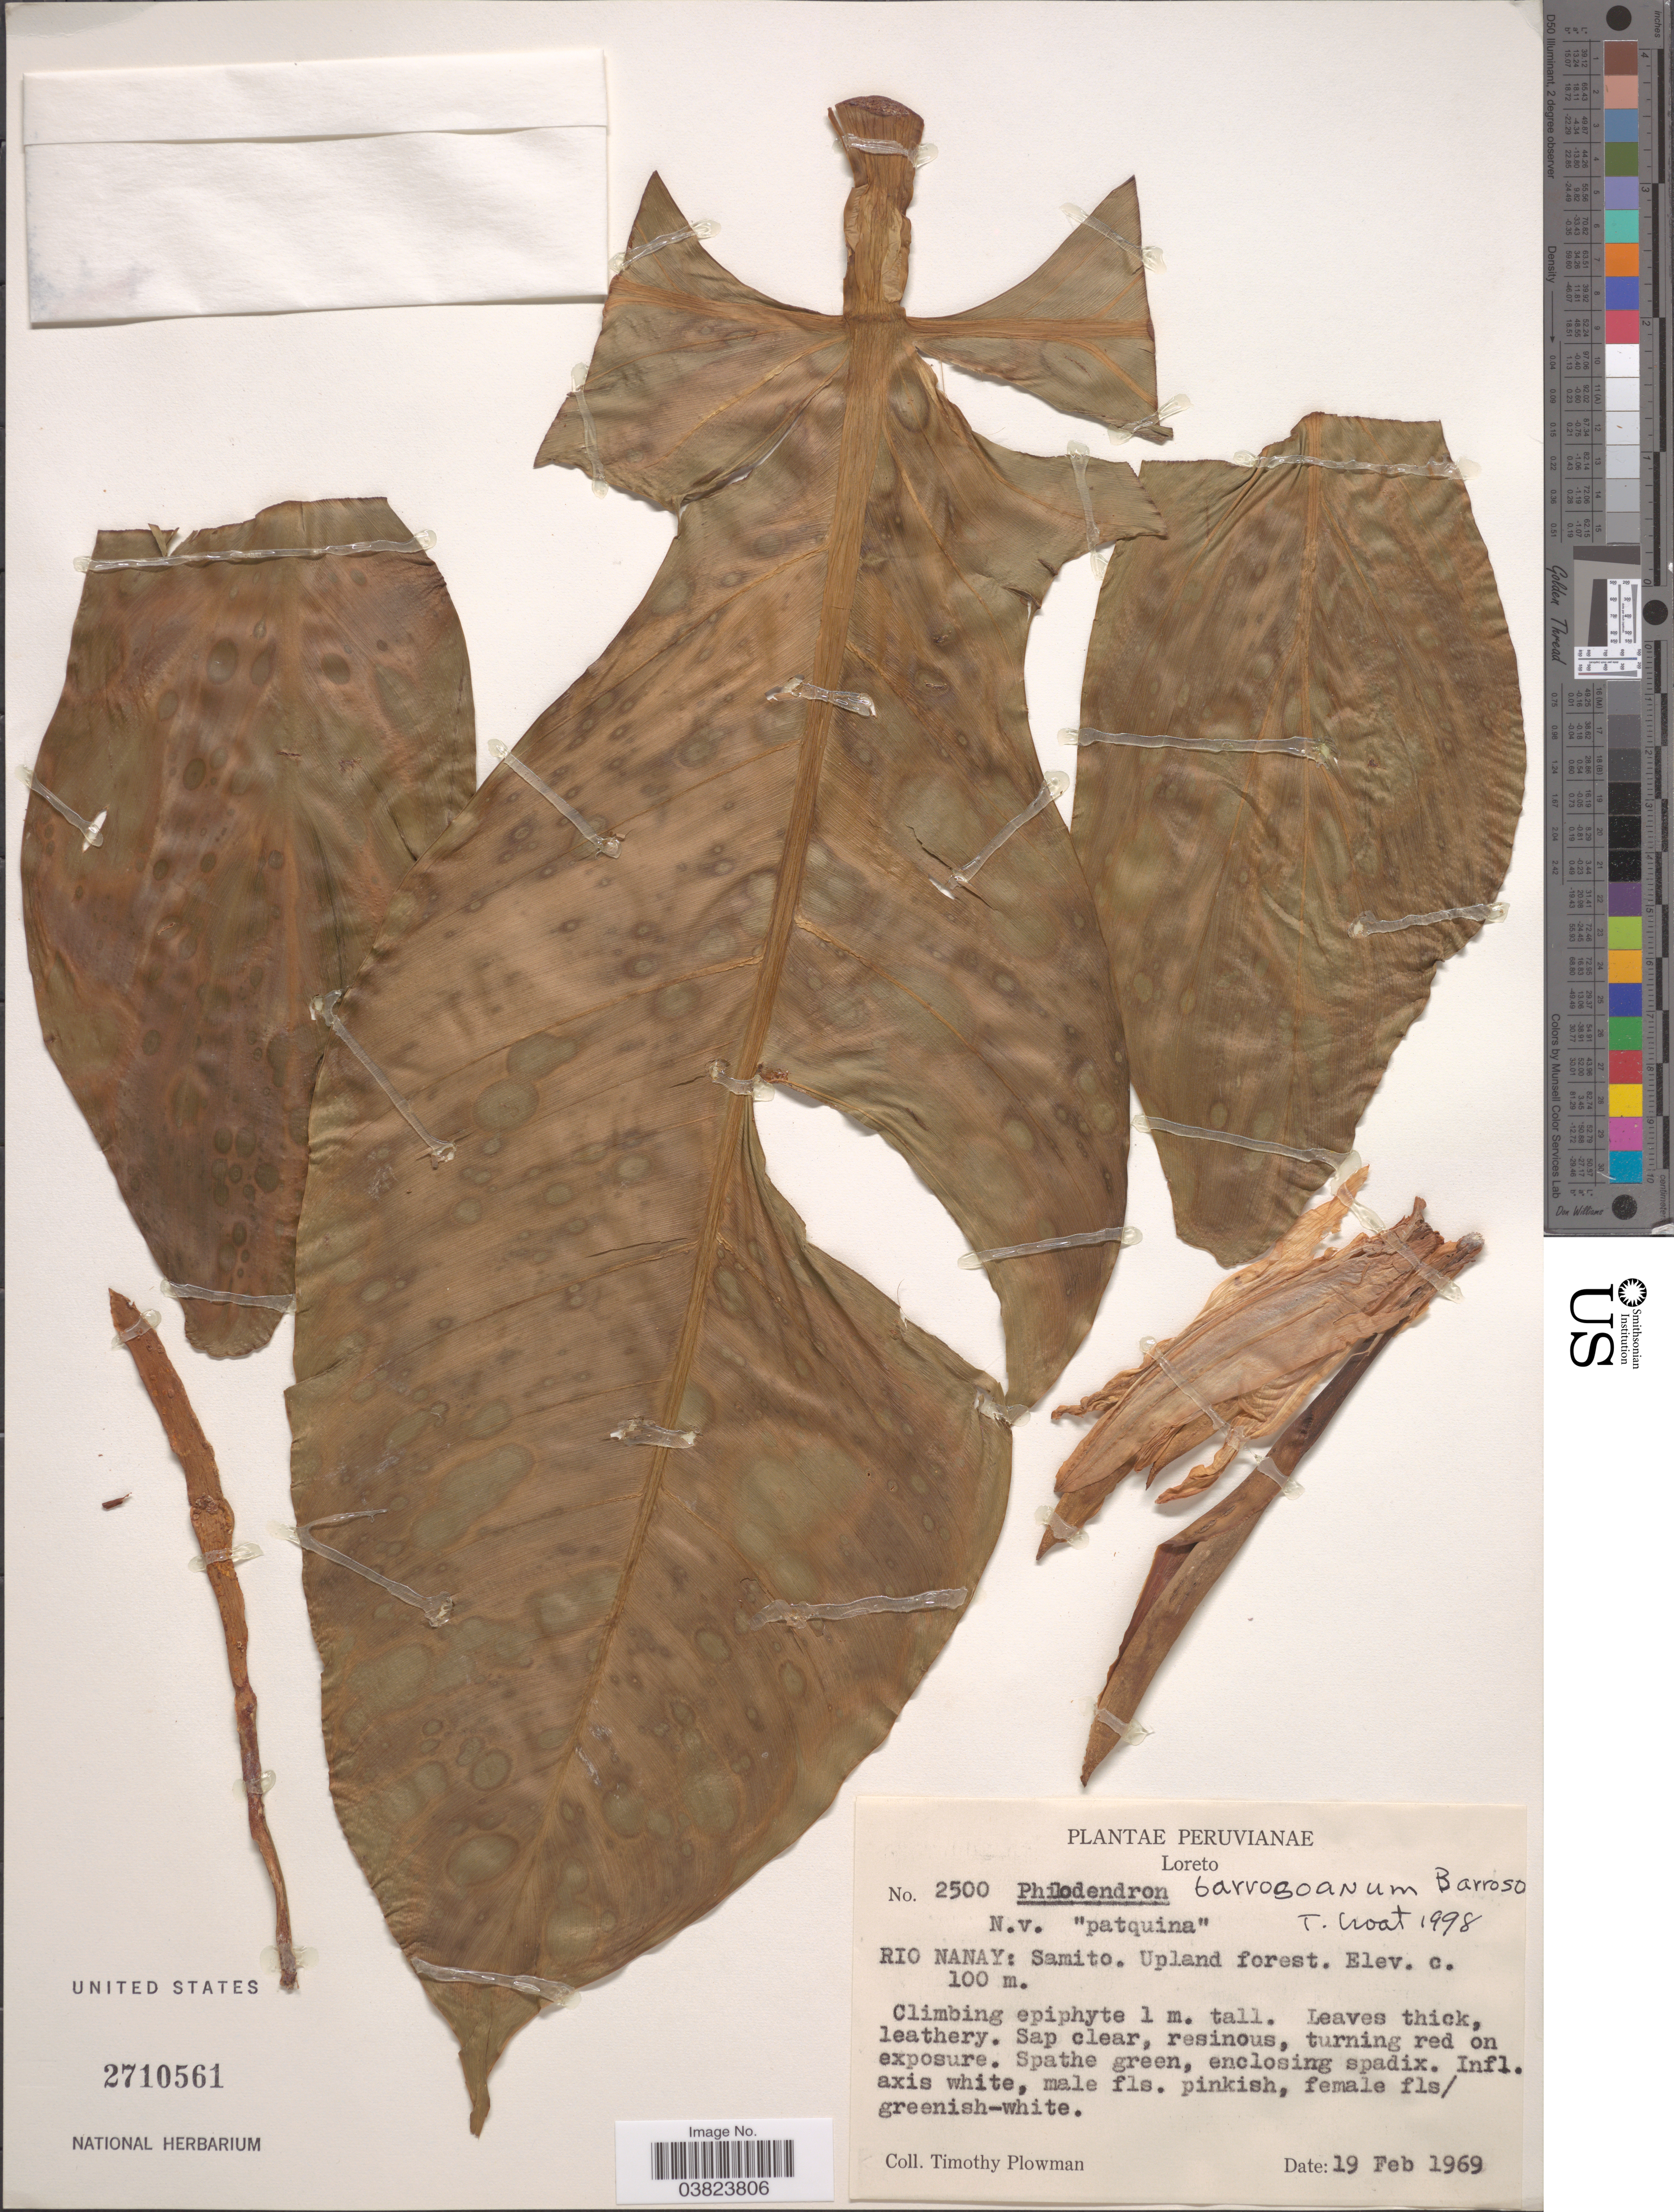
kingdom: Plantae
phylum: Tracheophyta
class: Liliopsida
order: Alismatales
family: Araceae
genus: Philodendron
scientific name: Philodendron barrosoanum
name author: G.S. Bunting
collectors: T. Plowman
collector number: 2500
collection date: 1969-02-19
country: Peru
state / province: Loreto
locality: Rio Nanay: Samito. Upland forest.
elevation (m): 100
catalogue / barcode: US 2710561